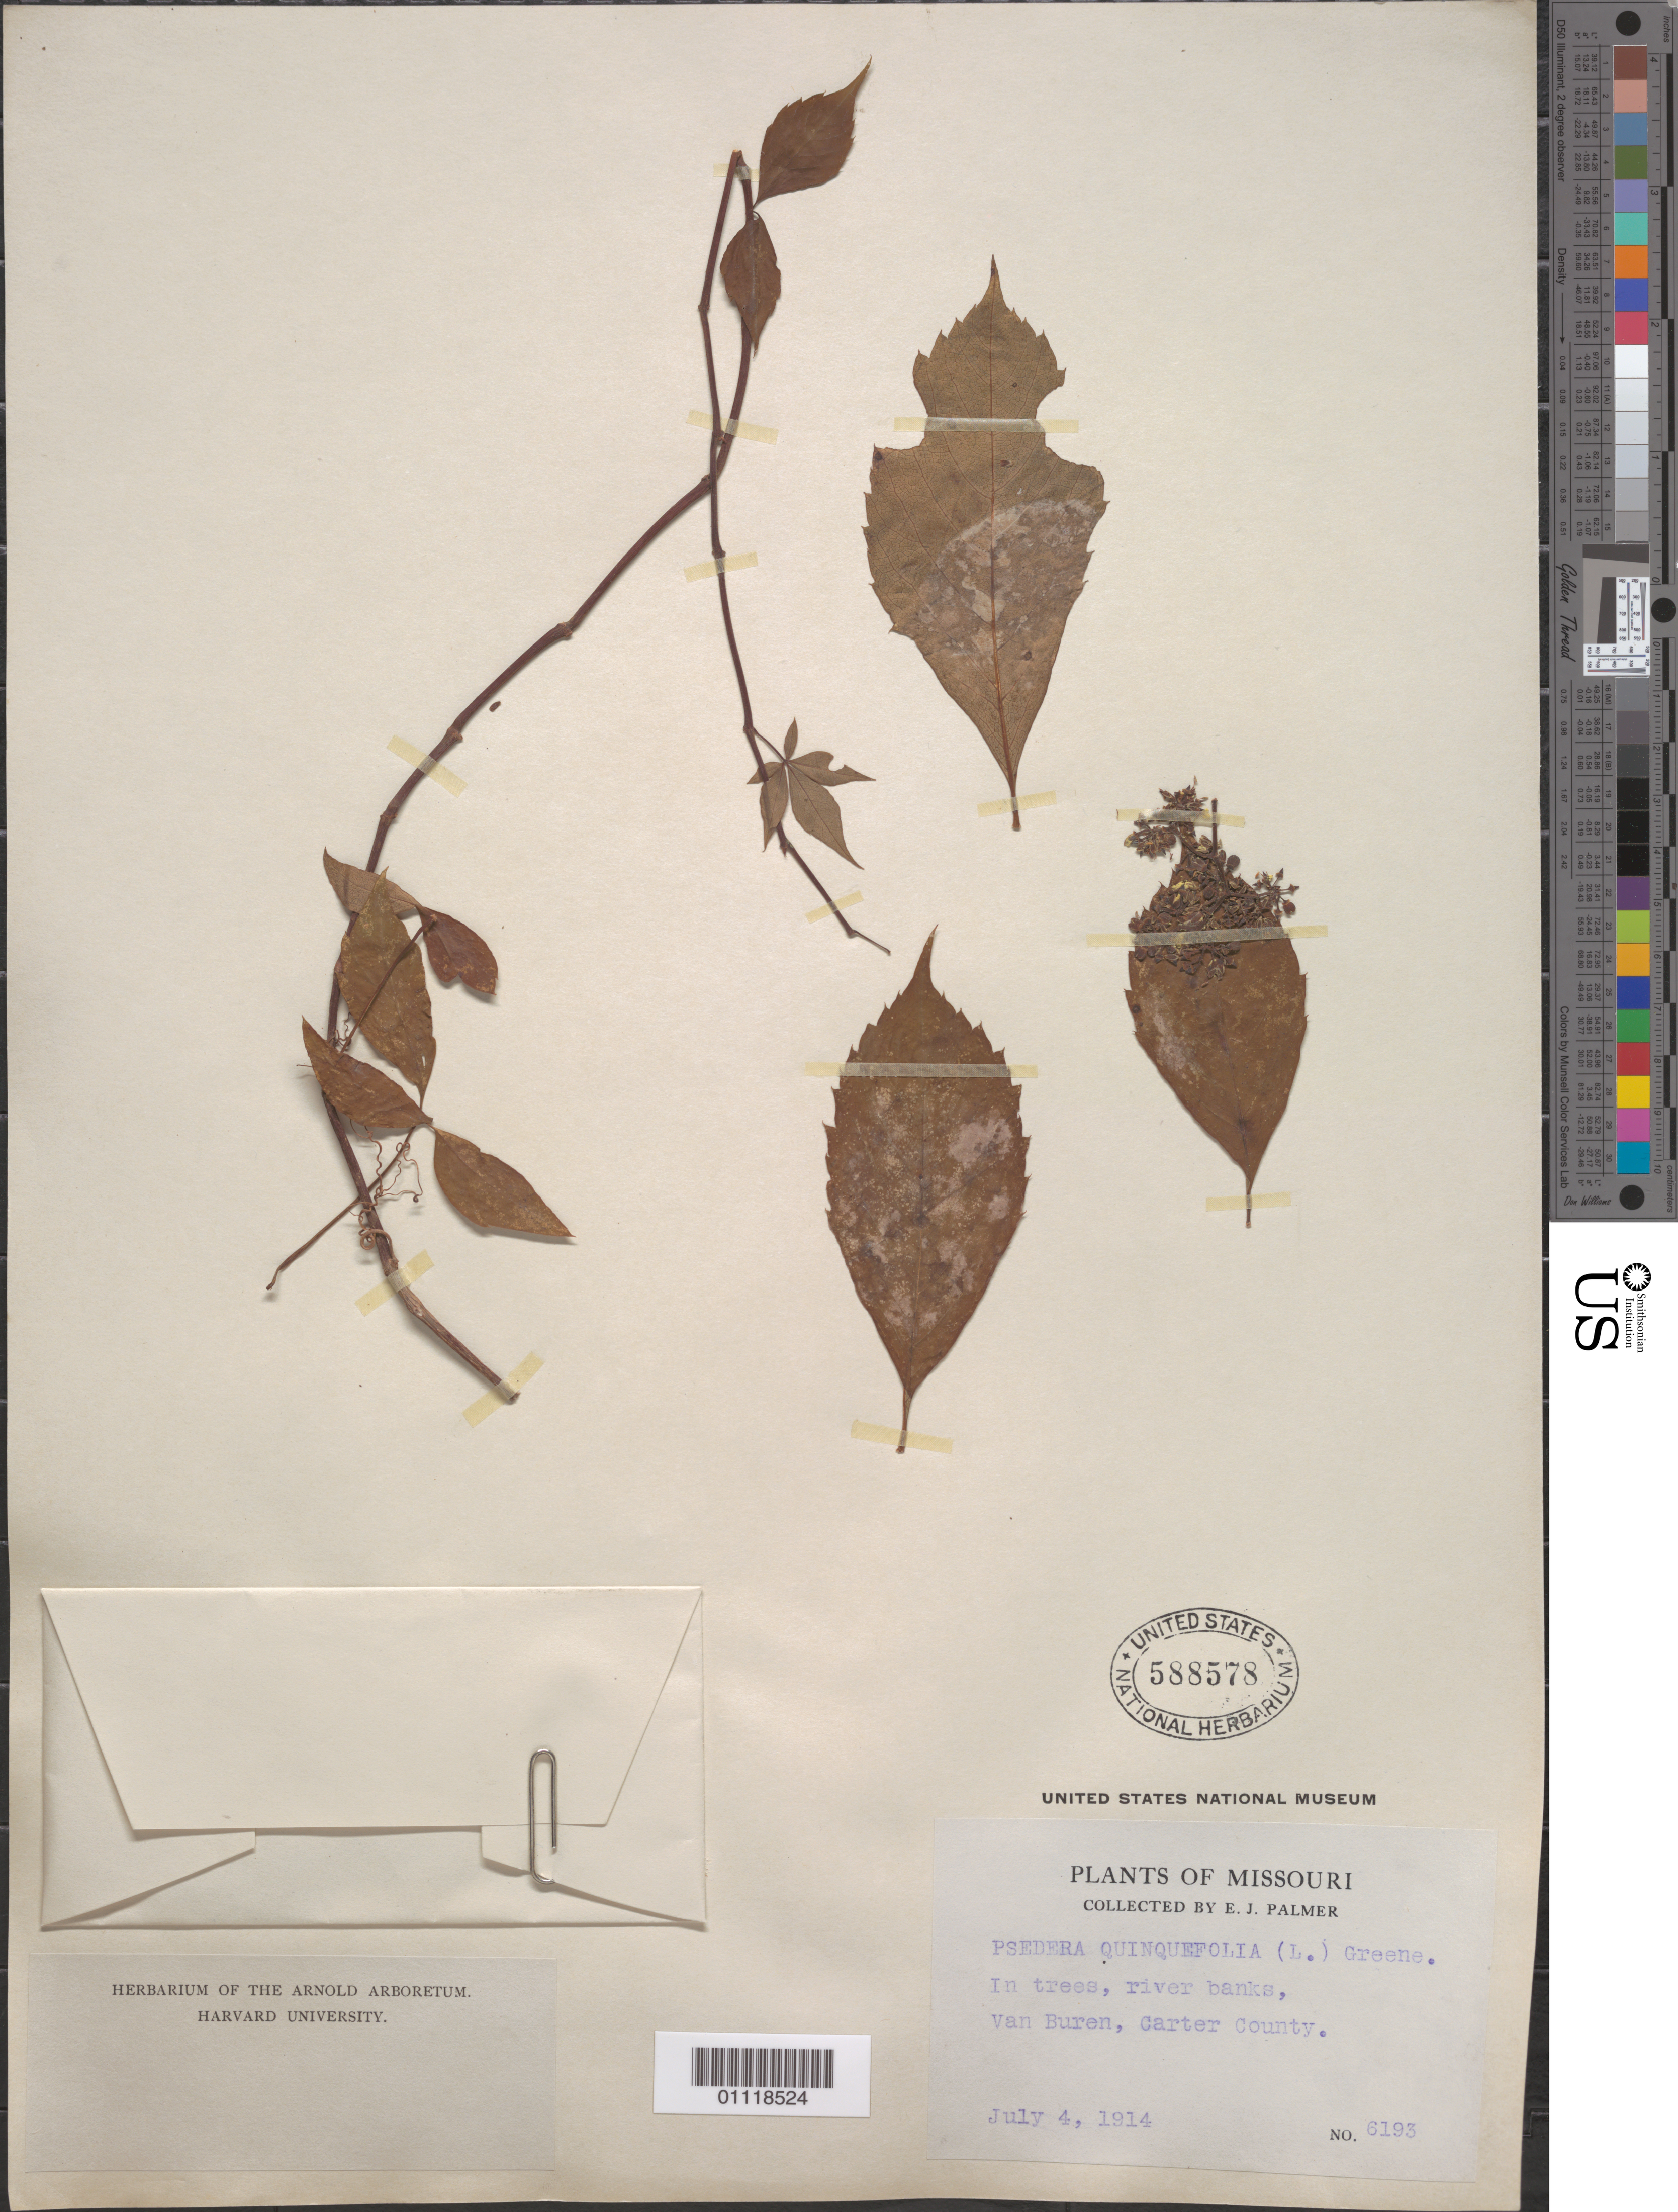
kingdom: Plantae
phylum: Tracheophyta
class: Magnoliopsida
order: Vitales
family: Vitaceae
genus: Parthenocissus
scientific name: Parthenocissus quinquefolia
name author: (L.) Planch.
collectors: E. J. Palmer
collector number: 6193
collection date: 1914-07-04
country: United States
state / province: Missouri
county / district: Carter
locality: Van Buren.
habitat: In trees, river banks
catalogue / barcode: US 588578